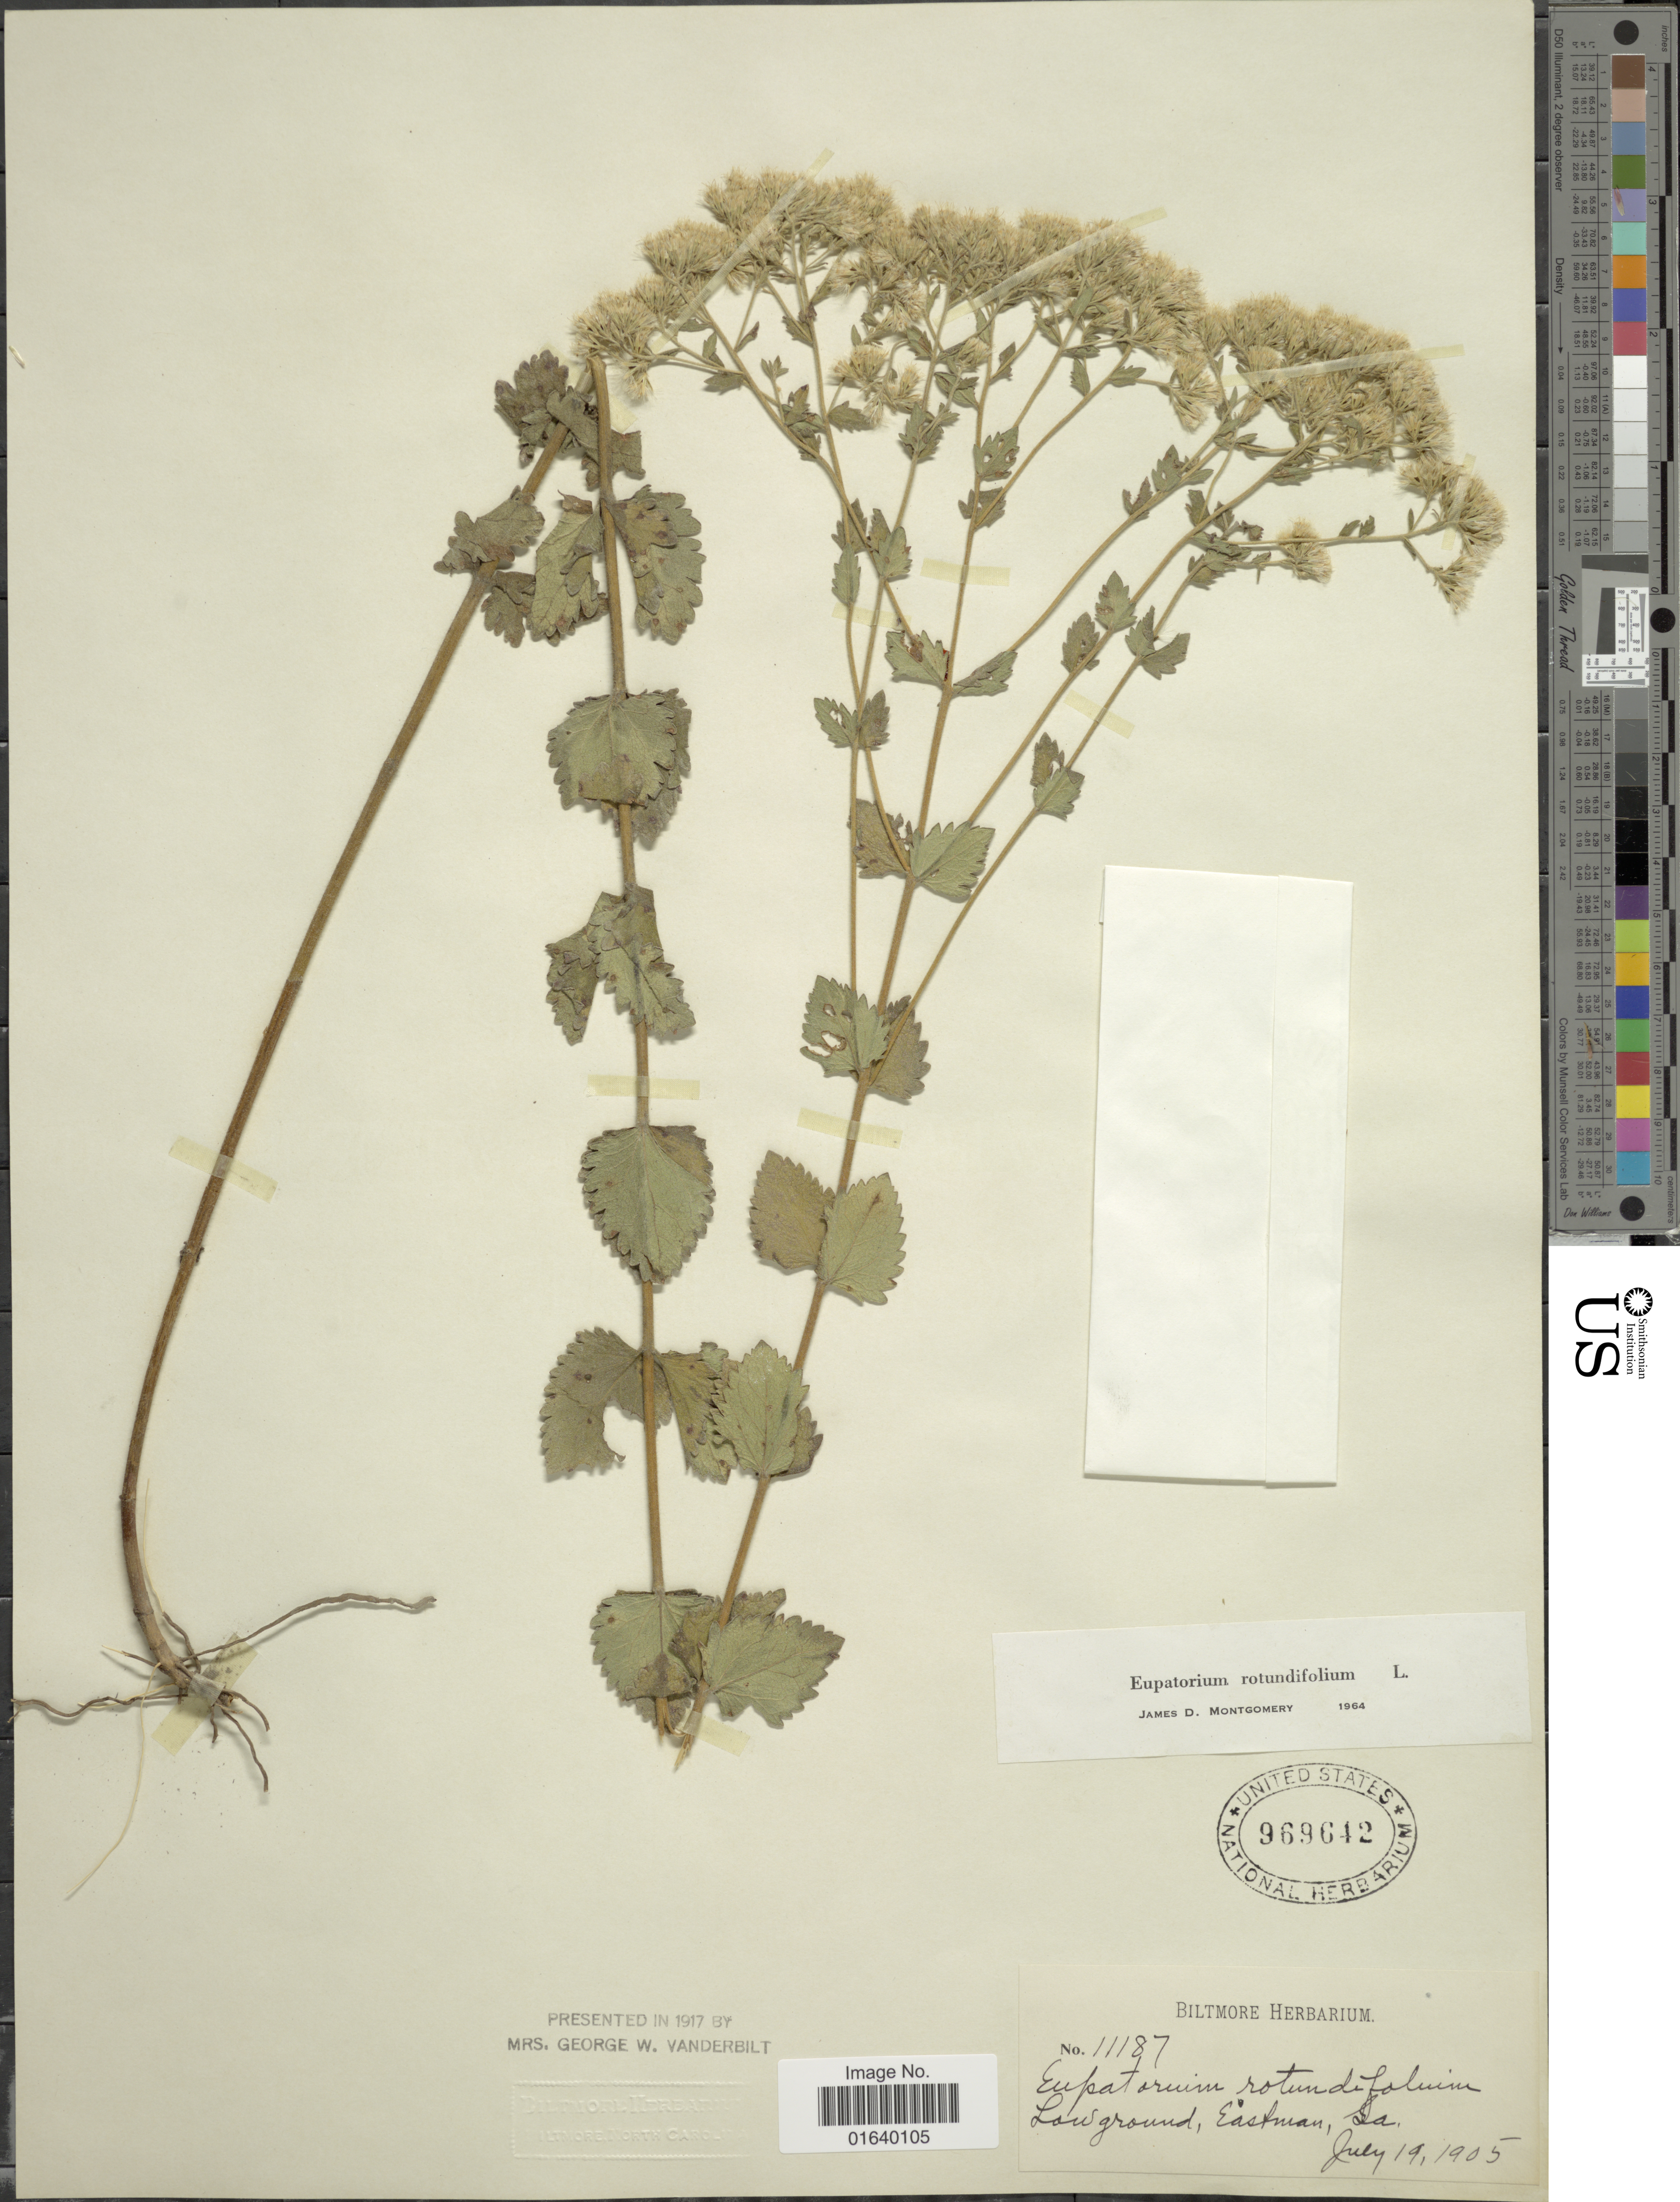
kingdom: Plantae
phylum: Tracheophyta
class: Magnoliopsida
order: Asterales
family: Asteraceae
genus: Eupatorium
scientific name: Eupatorium rotundifolium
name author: L.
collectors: ex herb. Biltmore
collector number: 11187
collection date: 1905-07-19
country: United States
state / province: Georgia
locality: Low ground, Eastman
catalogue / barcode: US 969642